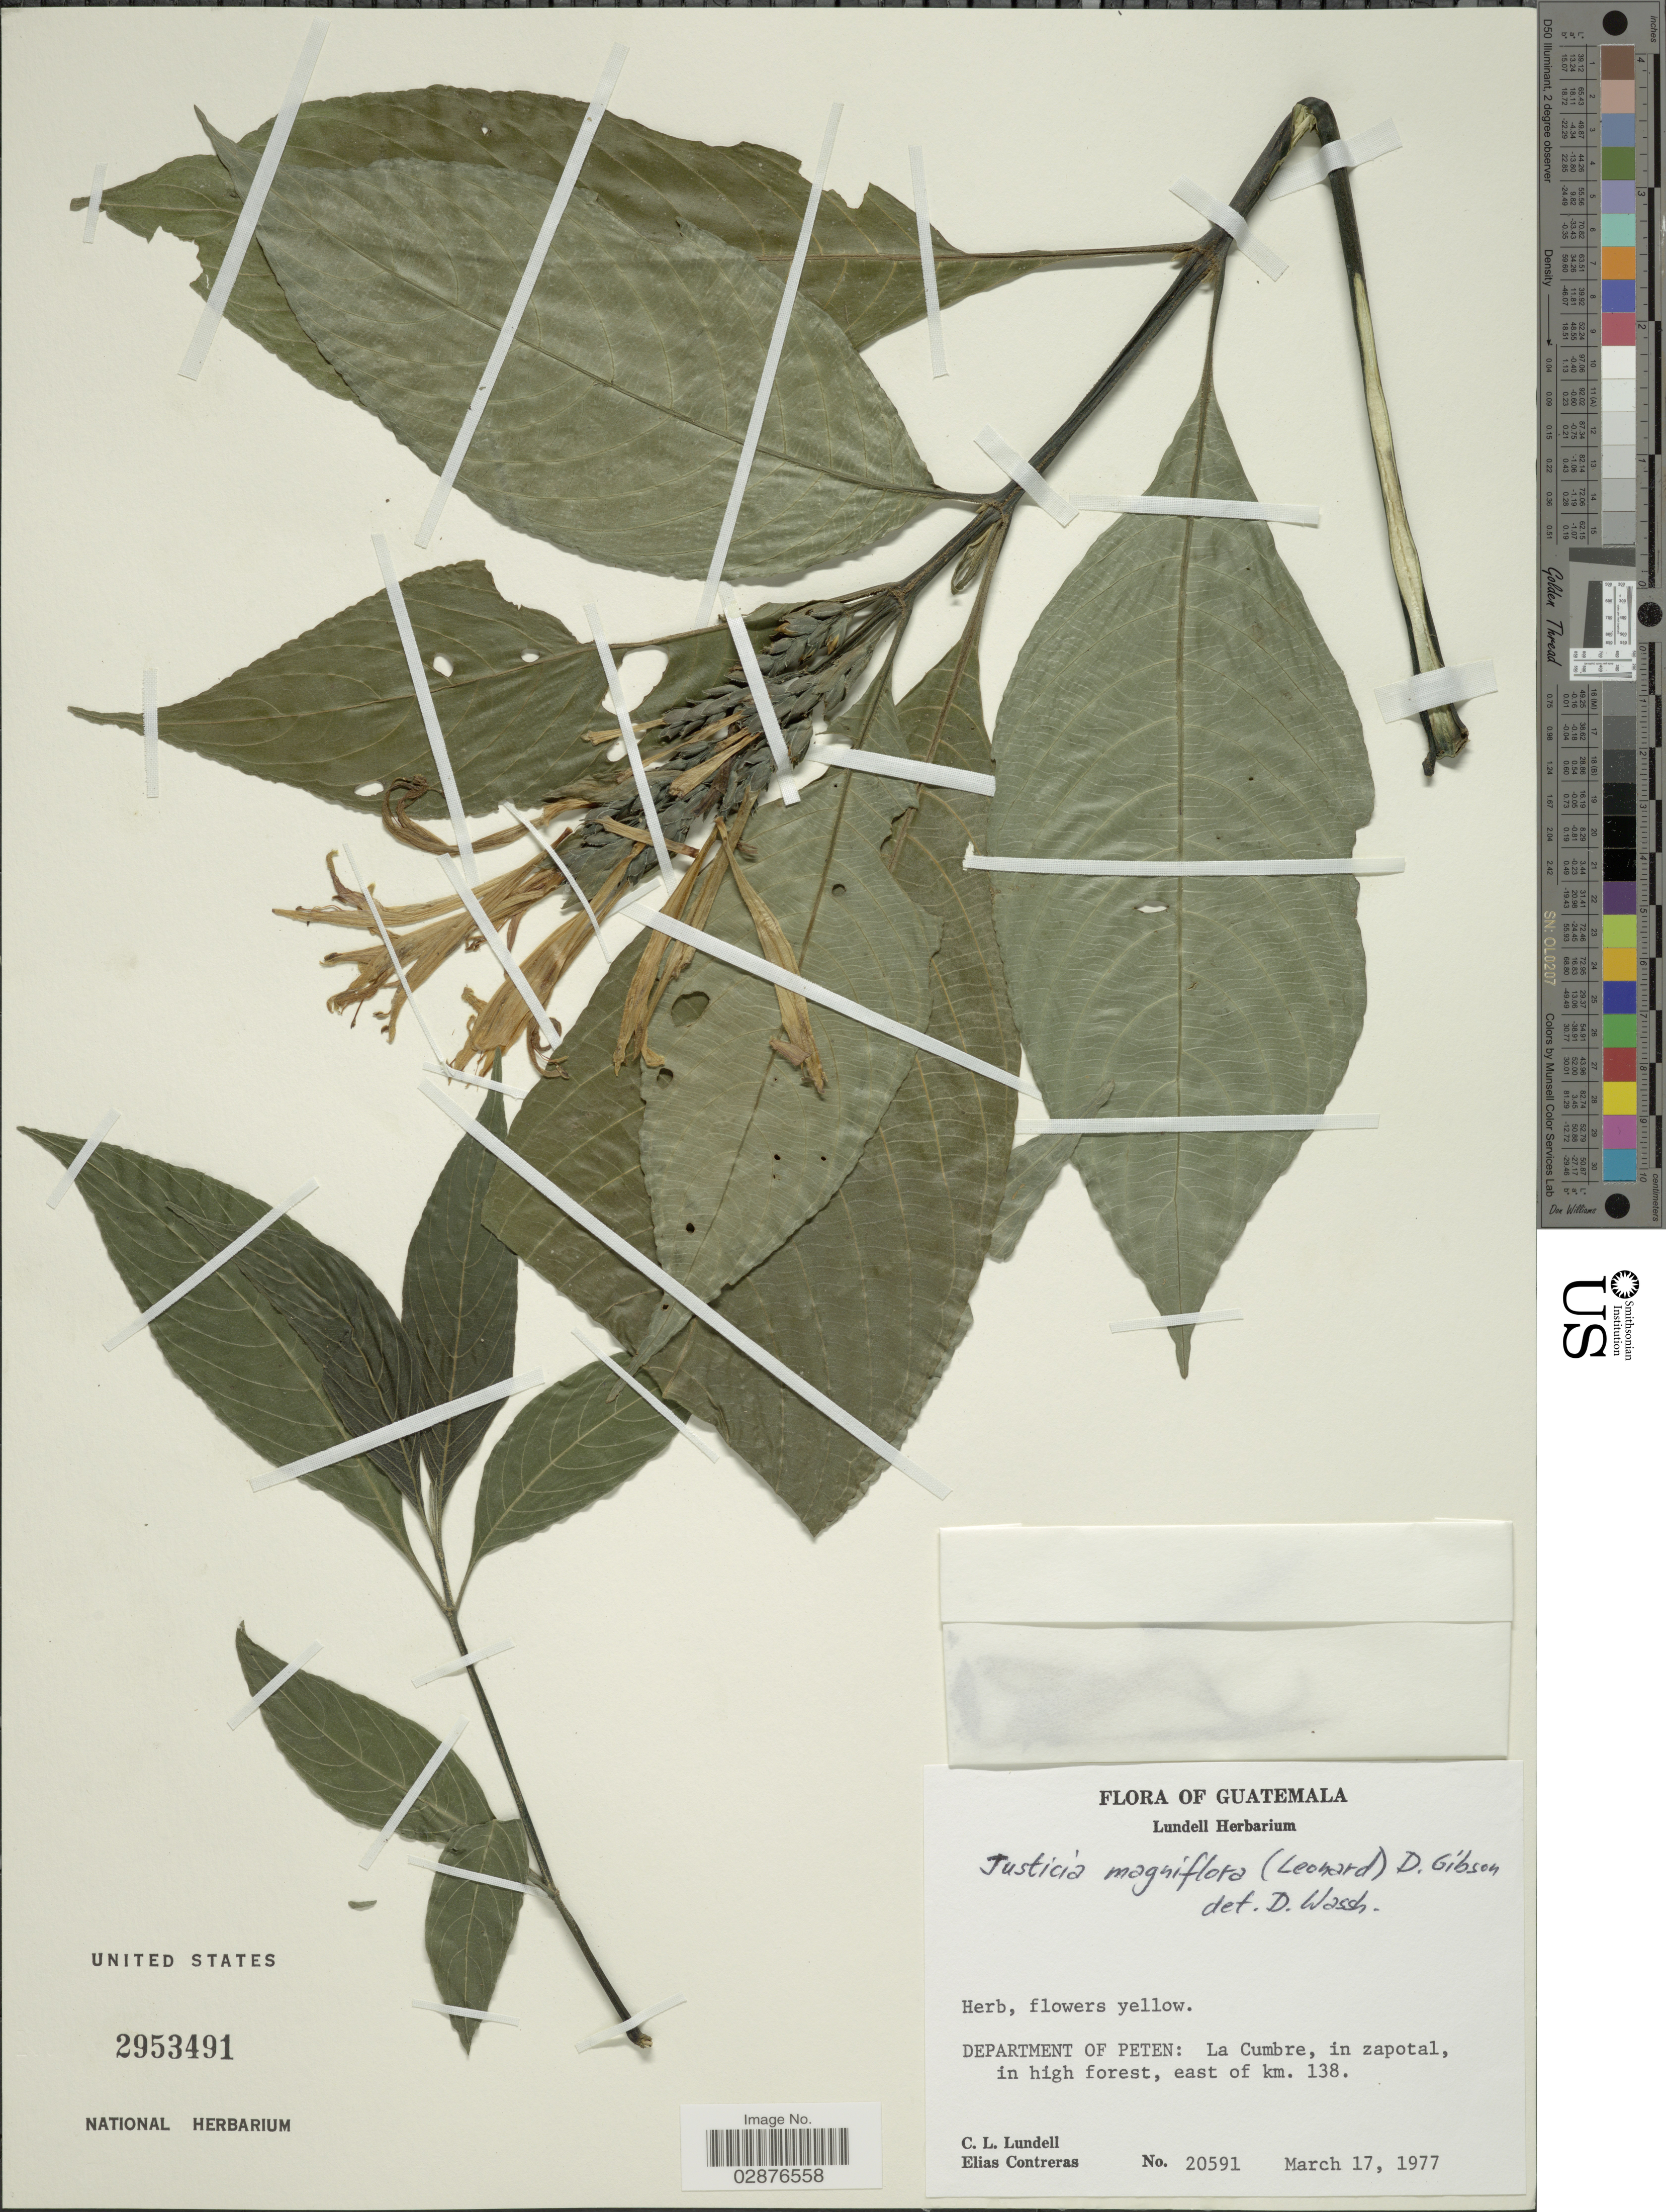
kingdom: Plantae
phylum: Tracheophyta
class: Magnoliopsida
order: Lamiales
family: Acanthaceae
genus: Justicia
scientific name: Justicia magniflora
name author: (S.F. Blake) D.N. Gibson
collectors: C. L. Lundell & E. Contreras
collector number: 20591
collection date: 1977-03-17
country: Guatemala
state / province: El Petén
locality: Department of Peten: La Cumbre, in zapotal, in high forest, east of km. 138.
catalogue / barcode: US 2953491